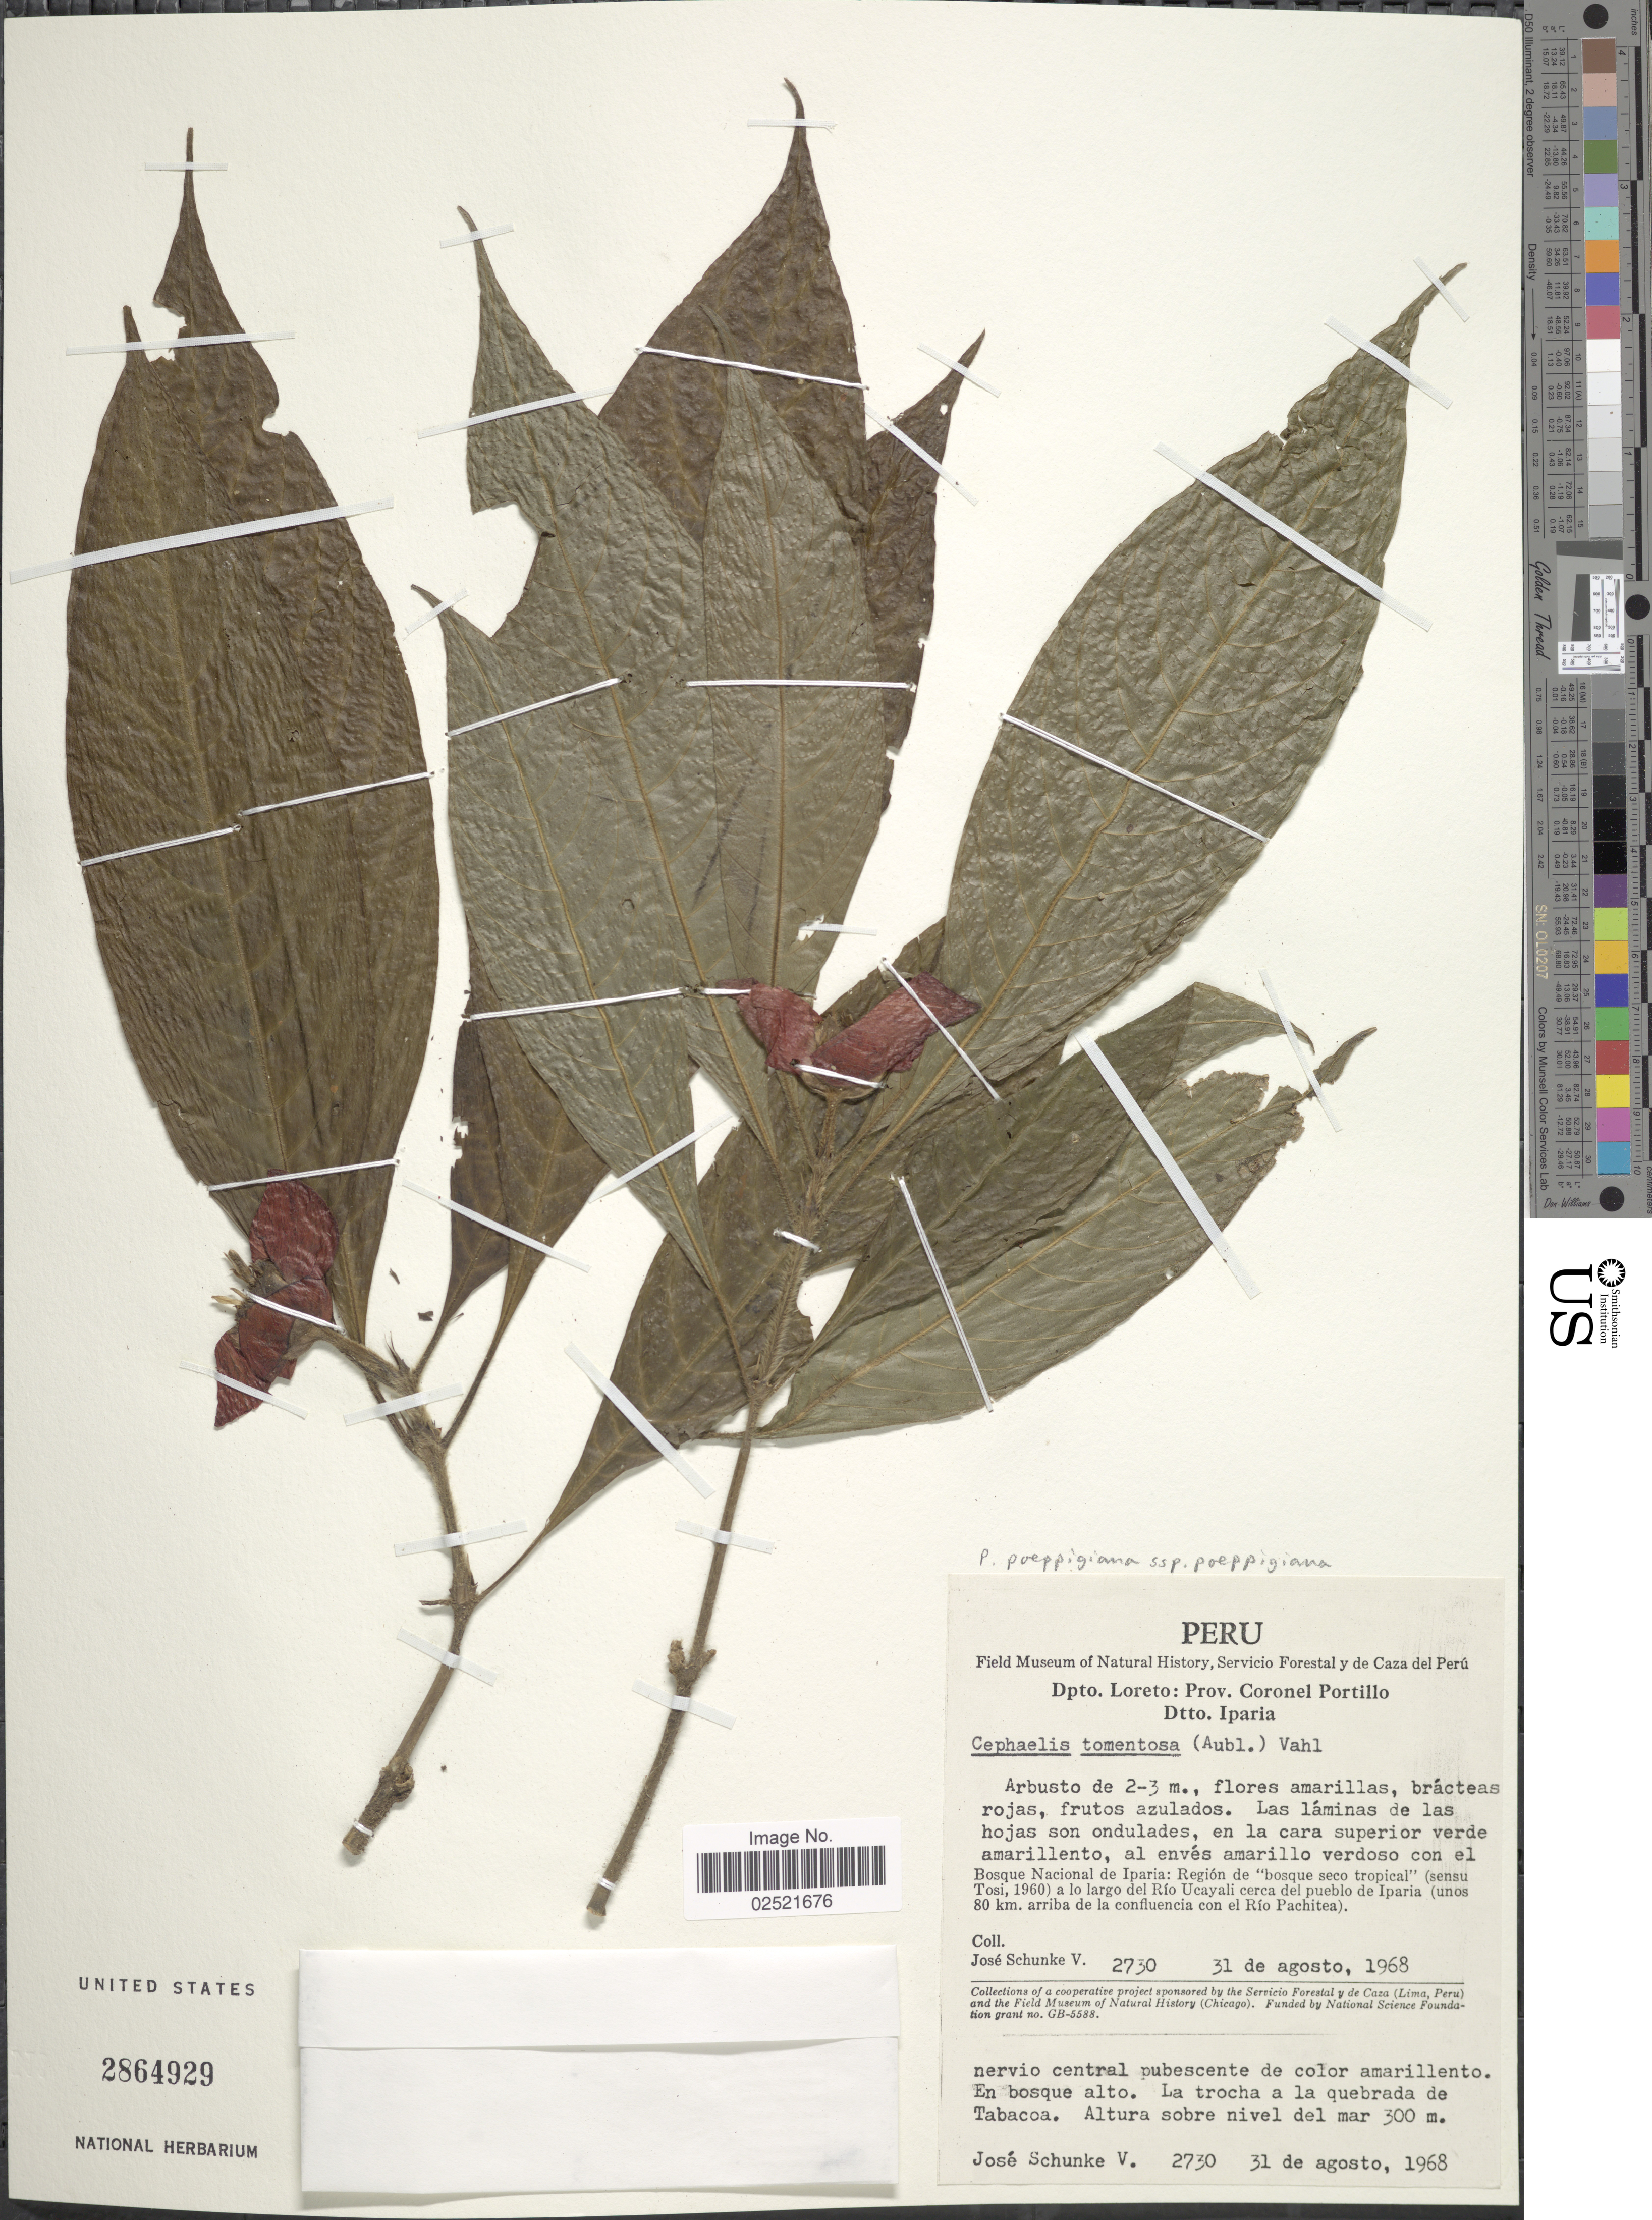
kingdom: Plantae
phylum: Tracheophyta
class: Magnoliopsida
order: Gentianales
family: Rubiaceae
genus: Psychotria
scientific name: Psychotria poeppigiana subsp. poeppigiana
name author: Müll. Arg.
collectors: J. Schunke Vigo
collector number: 2730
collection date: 1968-08-31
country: Peru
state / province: Loreto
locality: Prov. Coronel Portillo, Dtto. Iparia, Bosque Nacional de Iparia, region de bosque seco tropical a lo largo del Rio Ucayali cerca del pueblo de Iparia (unos 80 km arriba de la confluencia con el Rio Pachitea), la trocha a la quebrada de Tabacoa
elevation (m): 300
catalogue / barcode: US 2864929